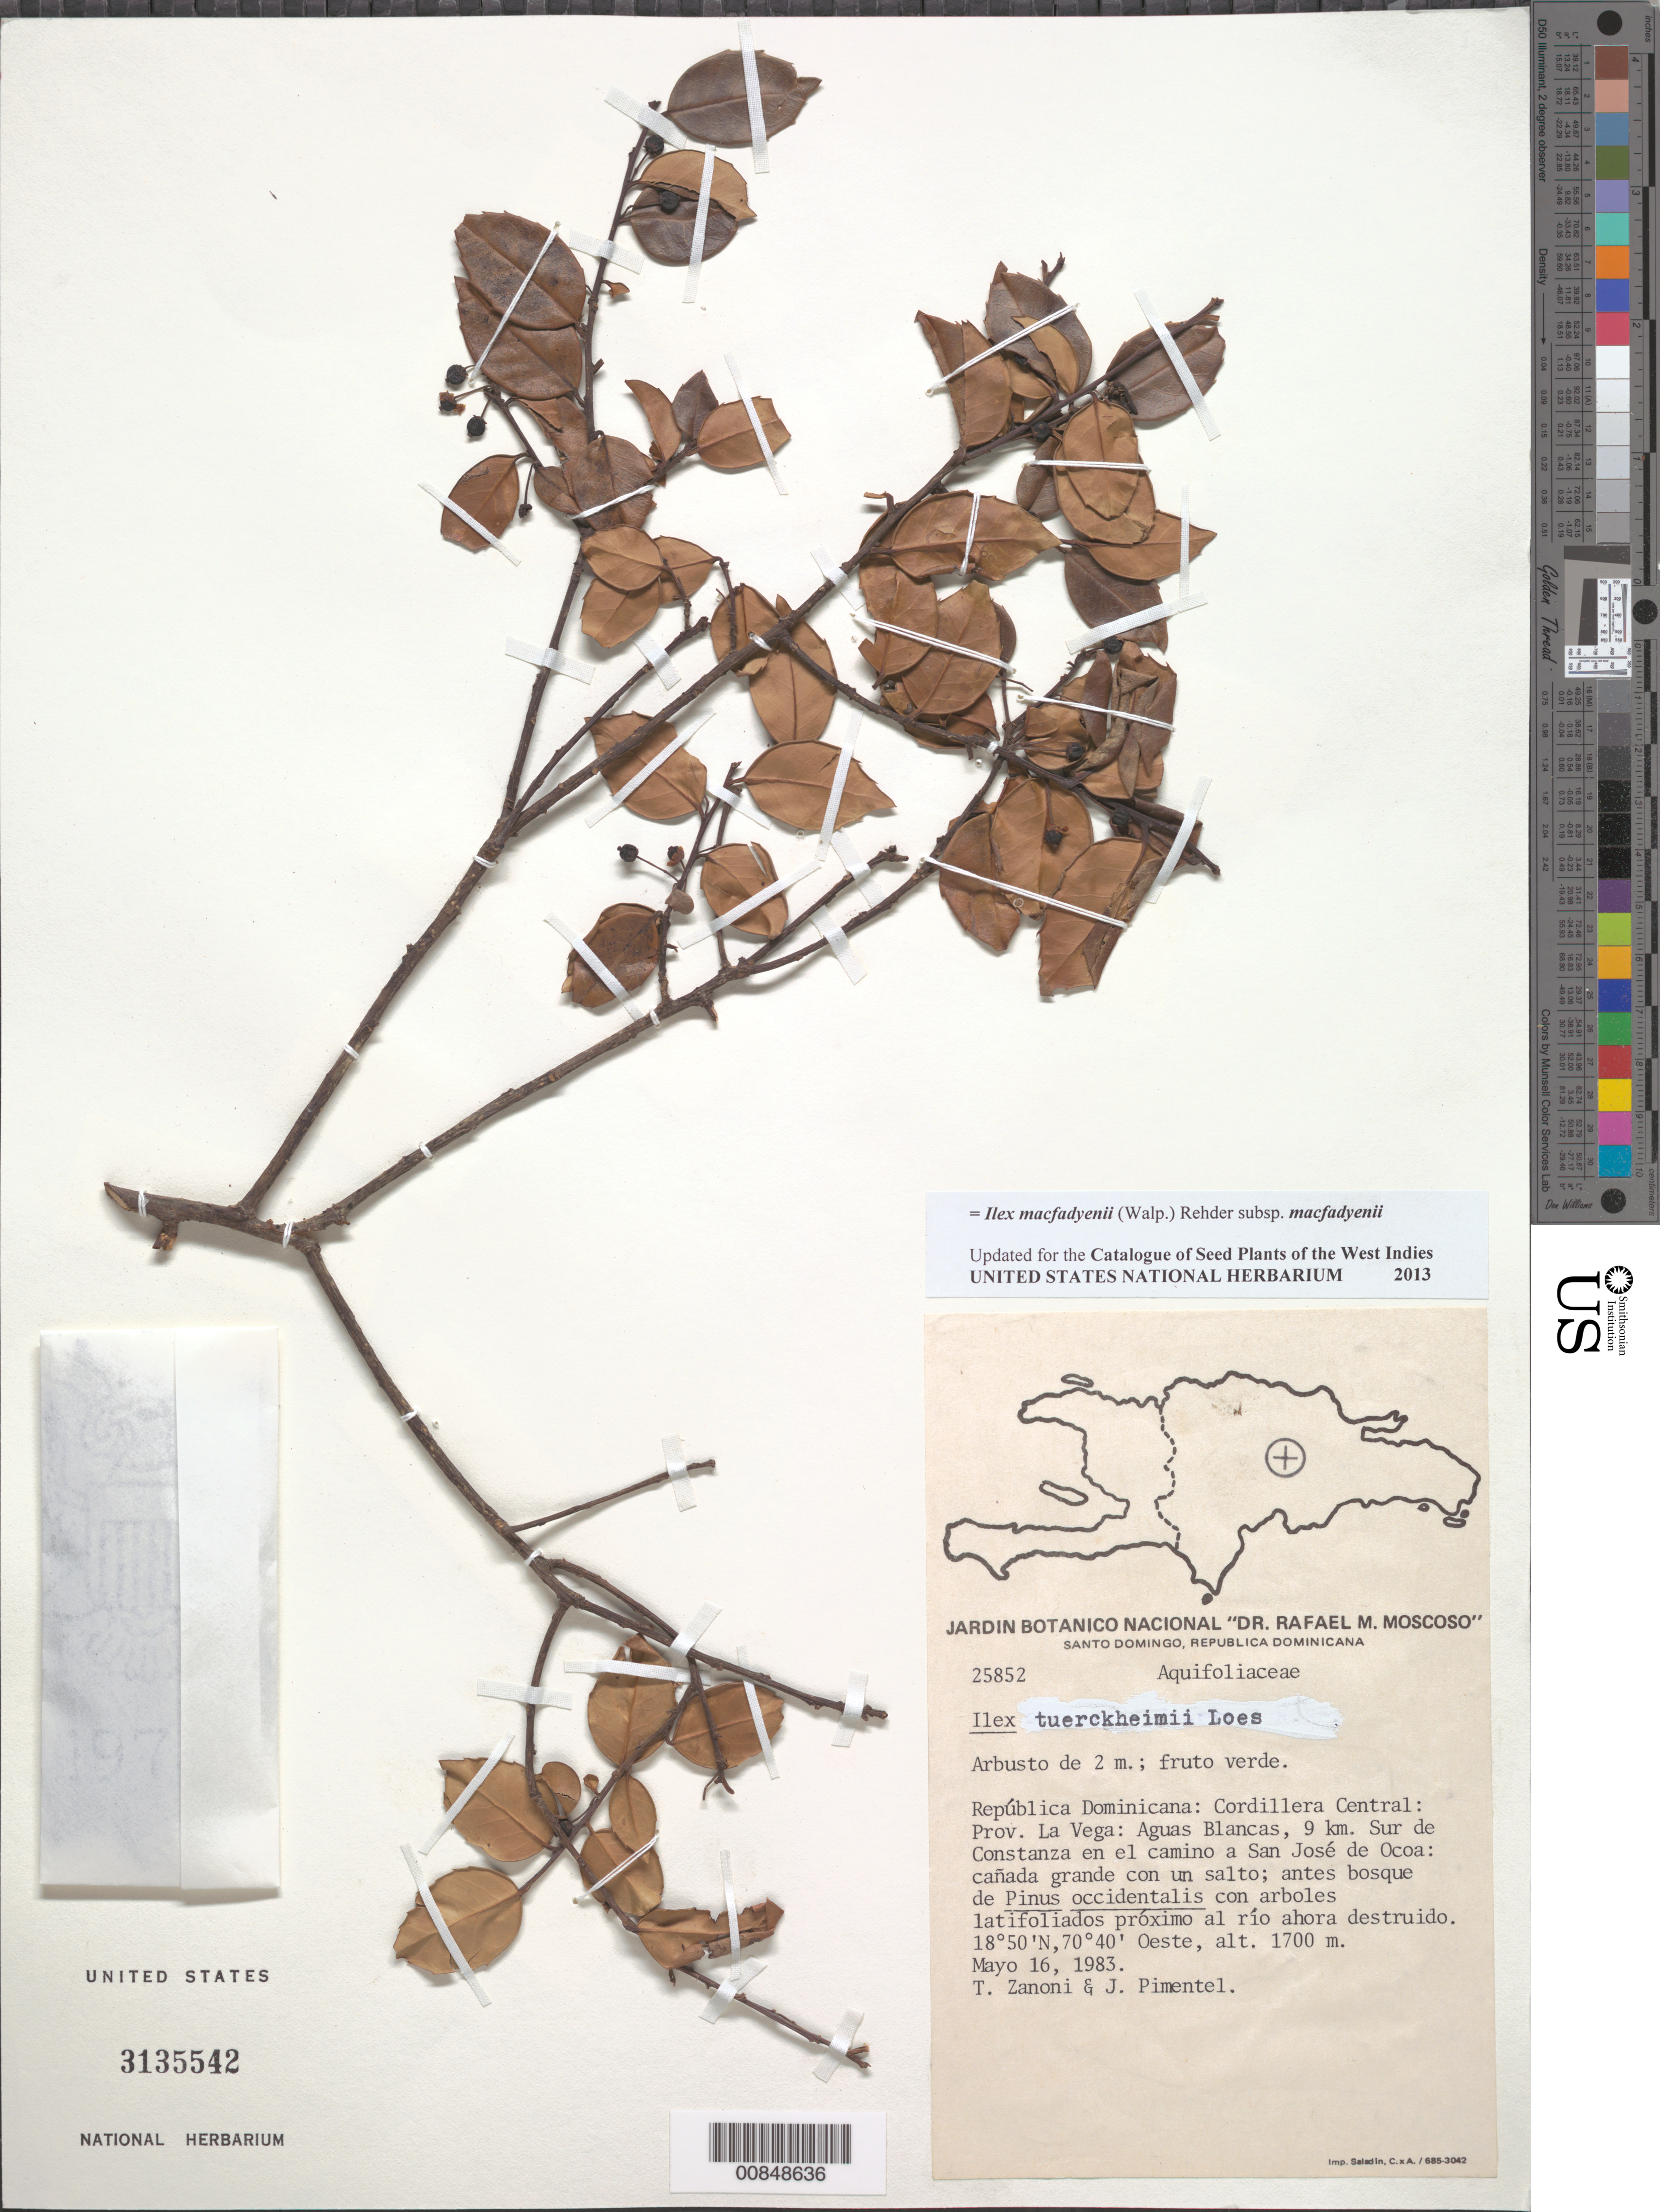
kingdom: Plantae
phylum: Tracheophyta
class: Magnoliopsida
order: Aquifoliales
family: Aquifoliaceae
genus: Ilex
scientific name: Ilex macfadyenii subsp. macfadyenii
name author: (Walp.) Rehder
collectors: T. A. Zanoni & J. Pimentel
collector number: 25852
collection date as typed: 16 May 1983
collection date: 1983-05-16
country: Dominican Republic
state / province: La Vega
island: Hispaniola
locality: Cordillera Central, Aguas Blancas, 9 km. Sur de Constanza en el camino a San José de Ocoa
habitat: Cañada grande con un salto, antes bosque de Pinus occidentalis con arboles latifoliados próximo al río ahora destruido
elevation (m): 1700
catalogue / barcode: US 3135542